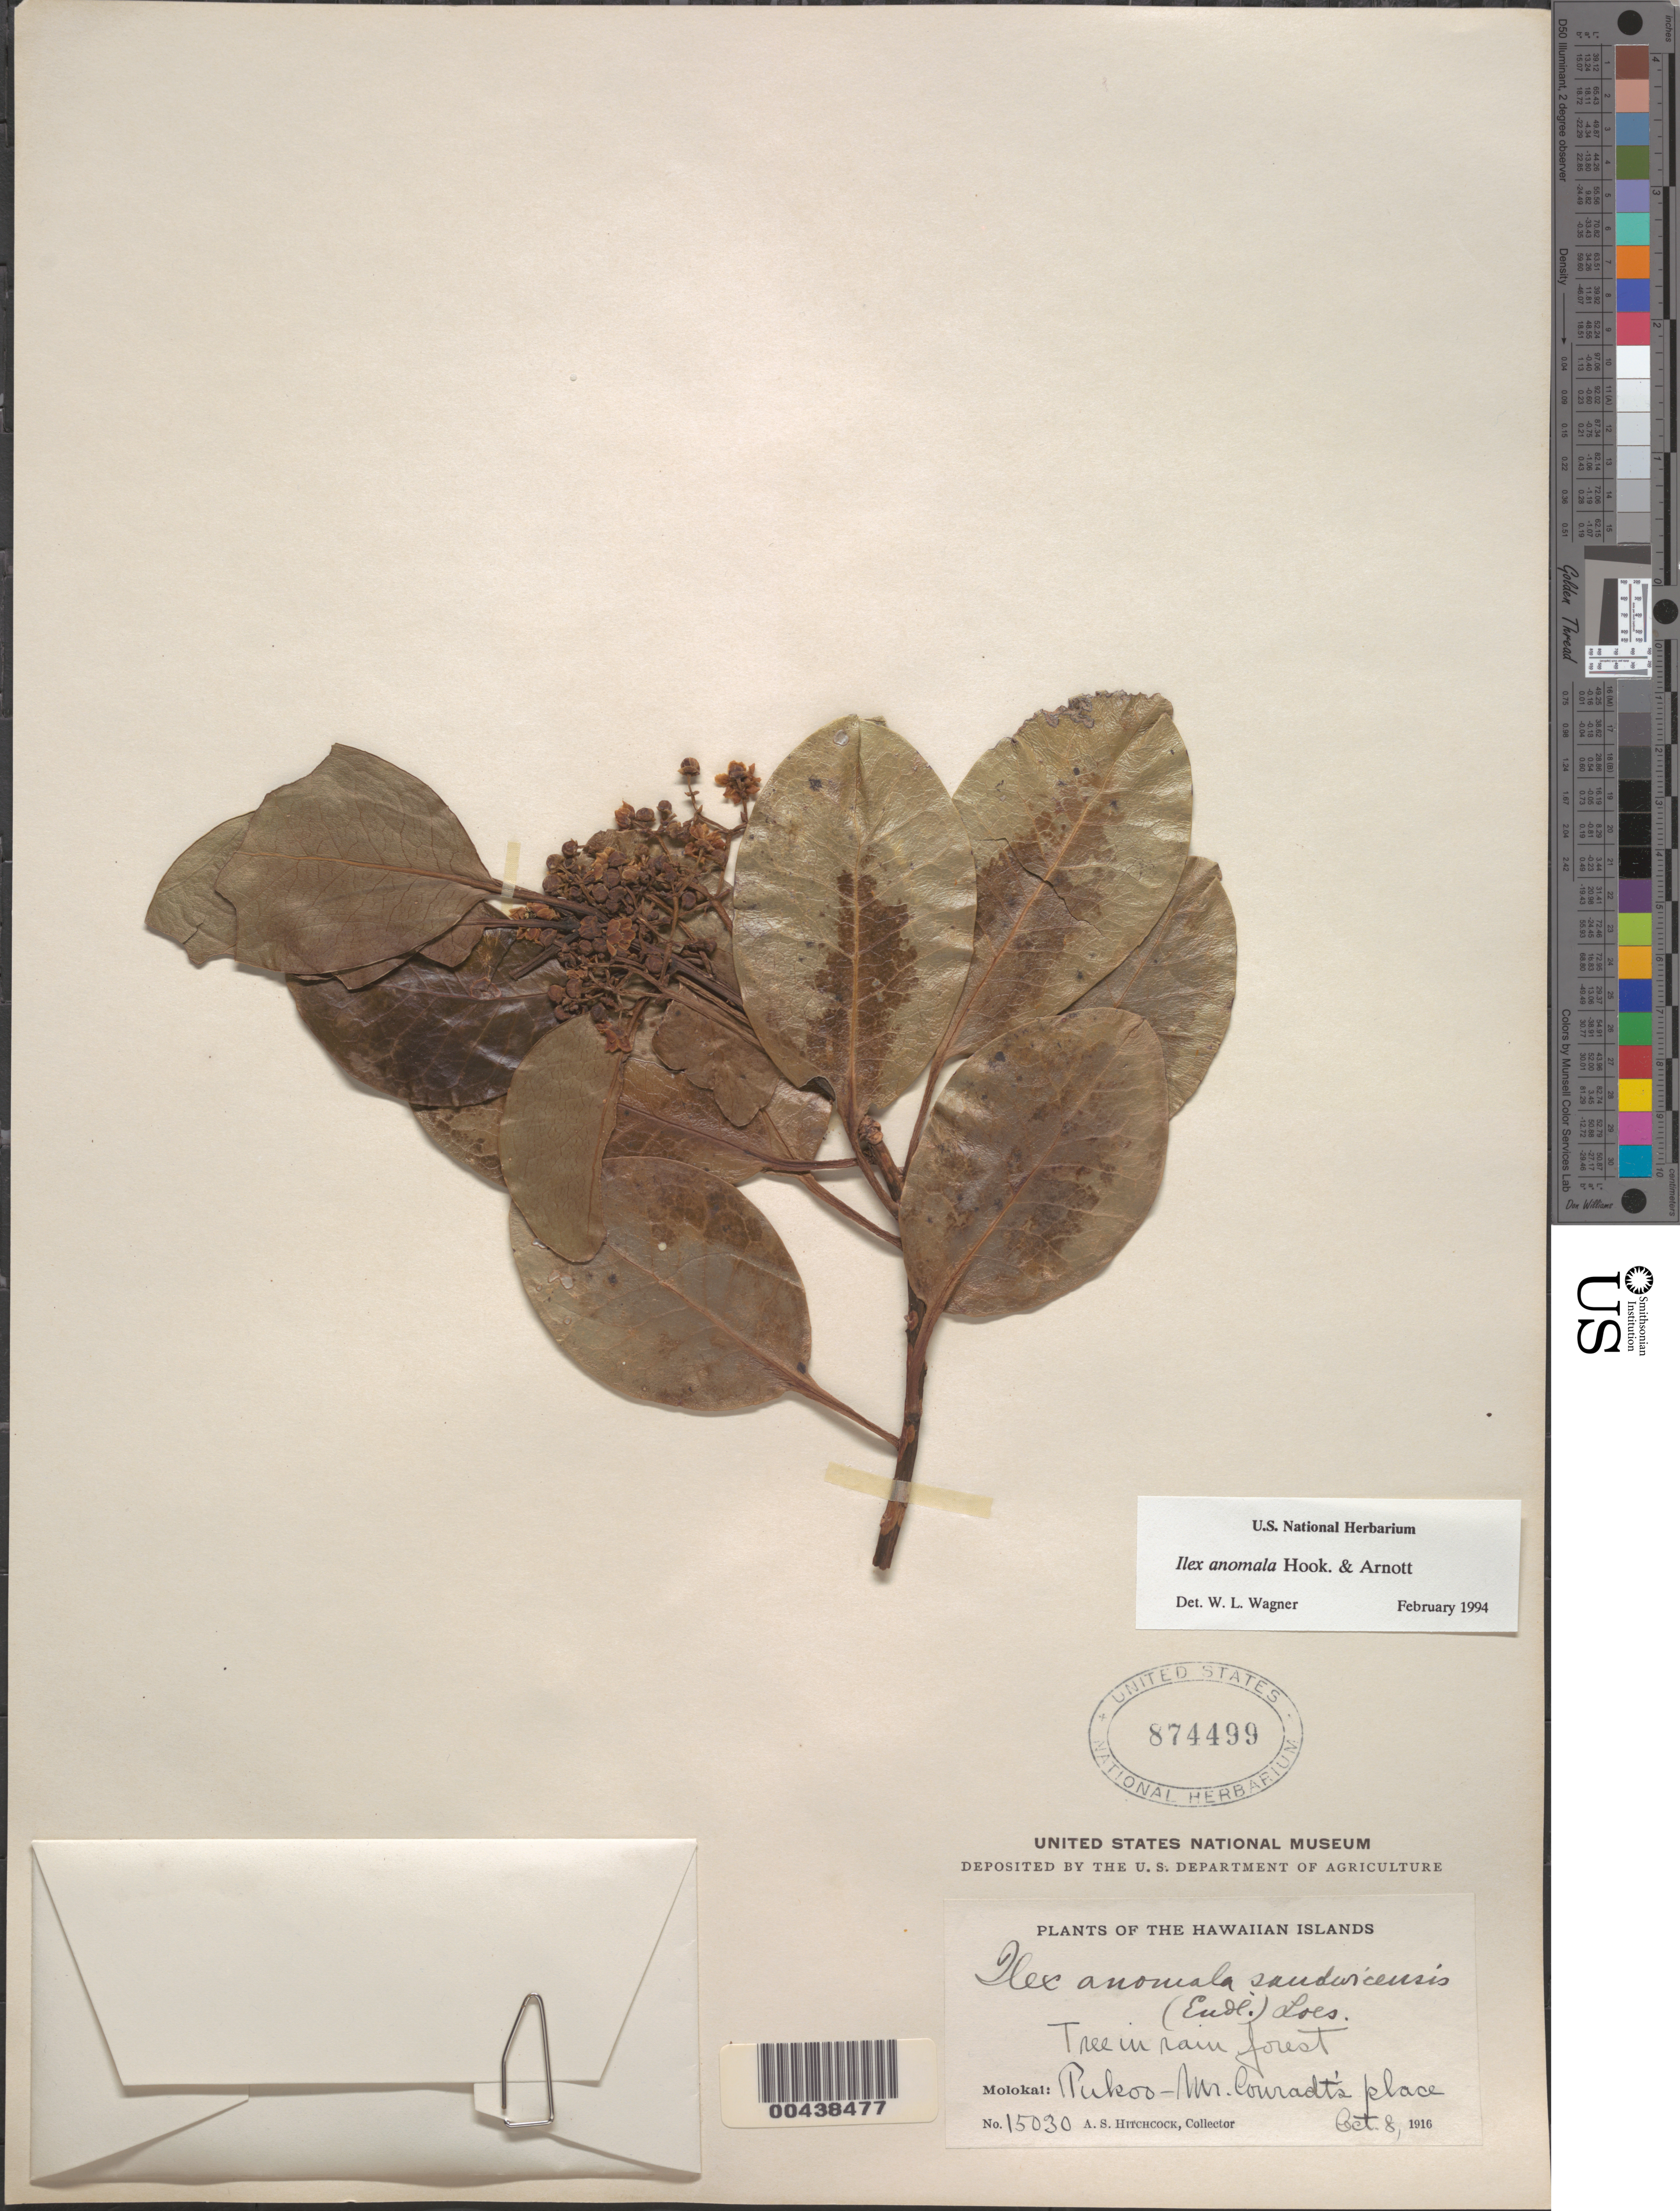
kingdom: Plantae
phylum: Tracheophyta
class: Magnoliopsida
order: Aquifoliales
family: Aquifoliaceae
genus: Ilex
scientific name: Ilex anomala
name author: Hook. & Arn.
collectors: A. S. Hitchcock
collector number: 15030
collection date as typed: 8 Oct 1916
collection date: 1916-10-08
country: United States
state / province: Hawaii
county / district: Maui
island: Moloka'i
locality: Pukoo-Mr. Conradt's place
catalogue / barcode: US 874499